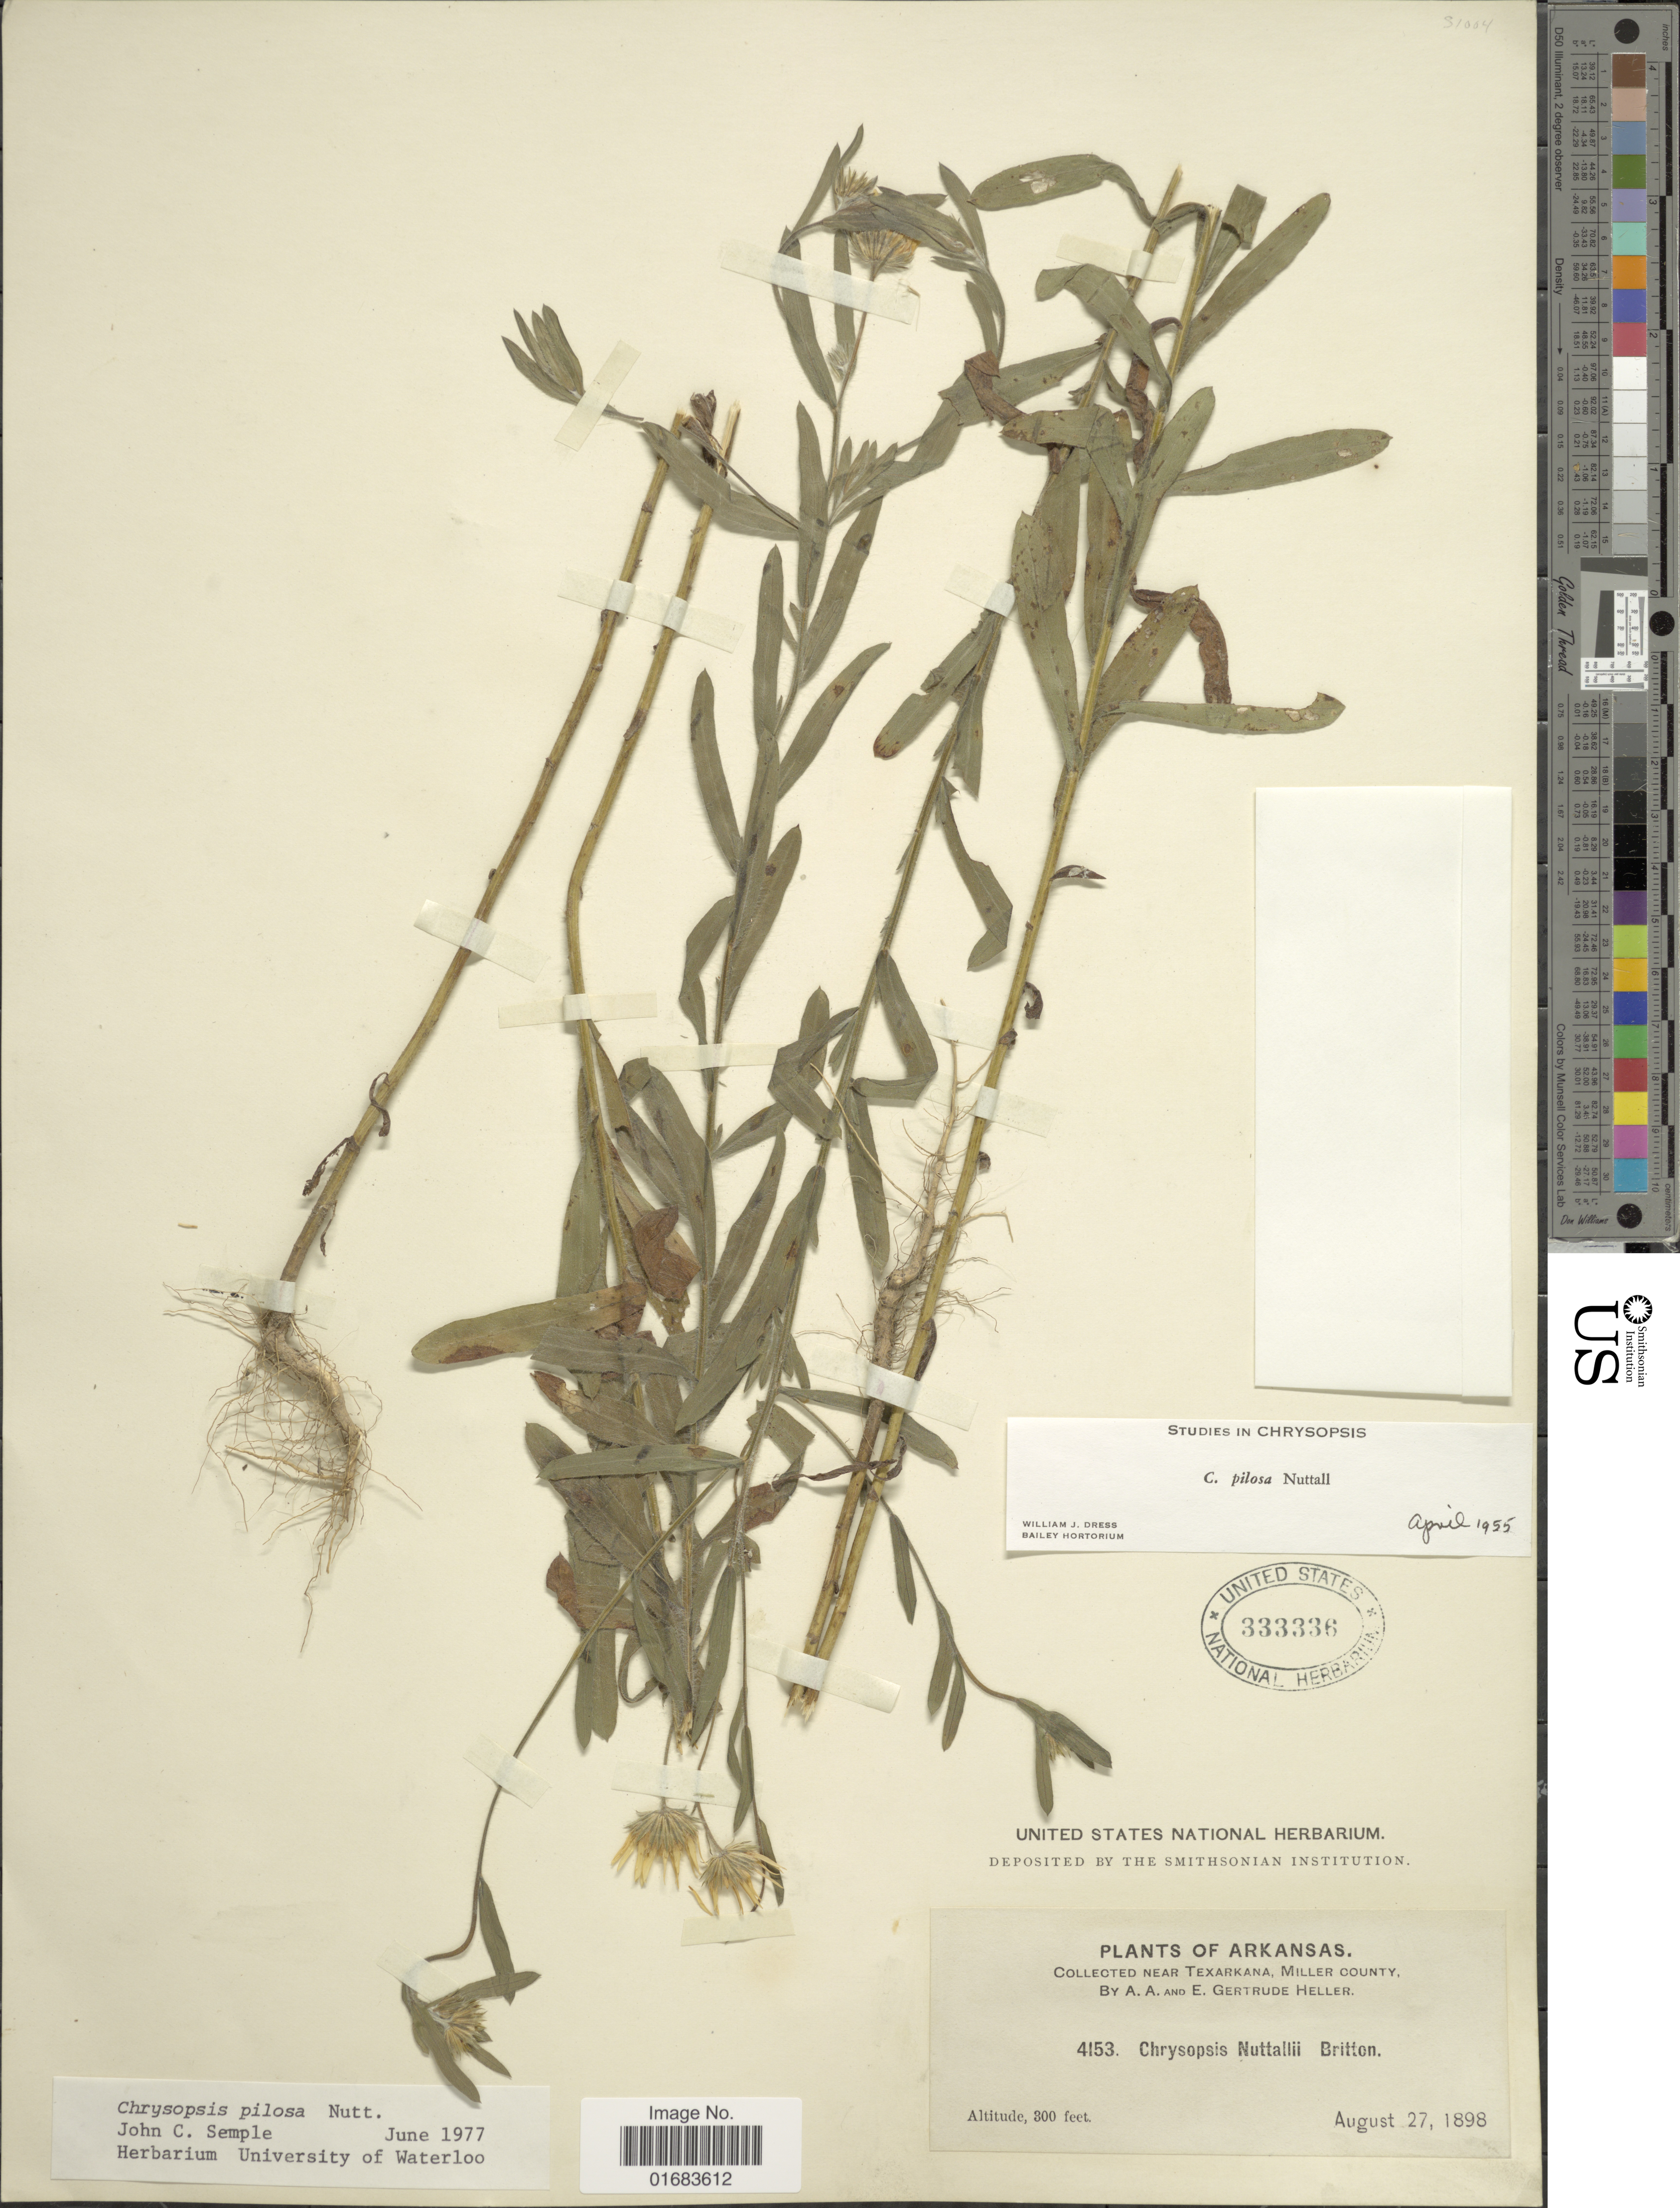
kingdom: Plantae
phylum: Tracheophyta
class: Magnoliopsida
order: Asterales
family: Asteraceae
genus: Chrysopsis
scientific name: Chrysopsis pilosa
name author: Nutt.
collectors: A. A. Heller & E. G. Heller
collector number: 4153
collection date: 1898-08-27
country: United States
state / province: Arkansas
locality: Near Texarkana, Miller County.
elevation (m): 91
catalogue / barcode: US 333336